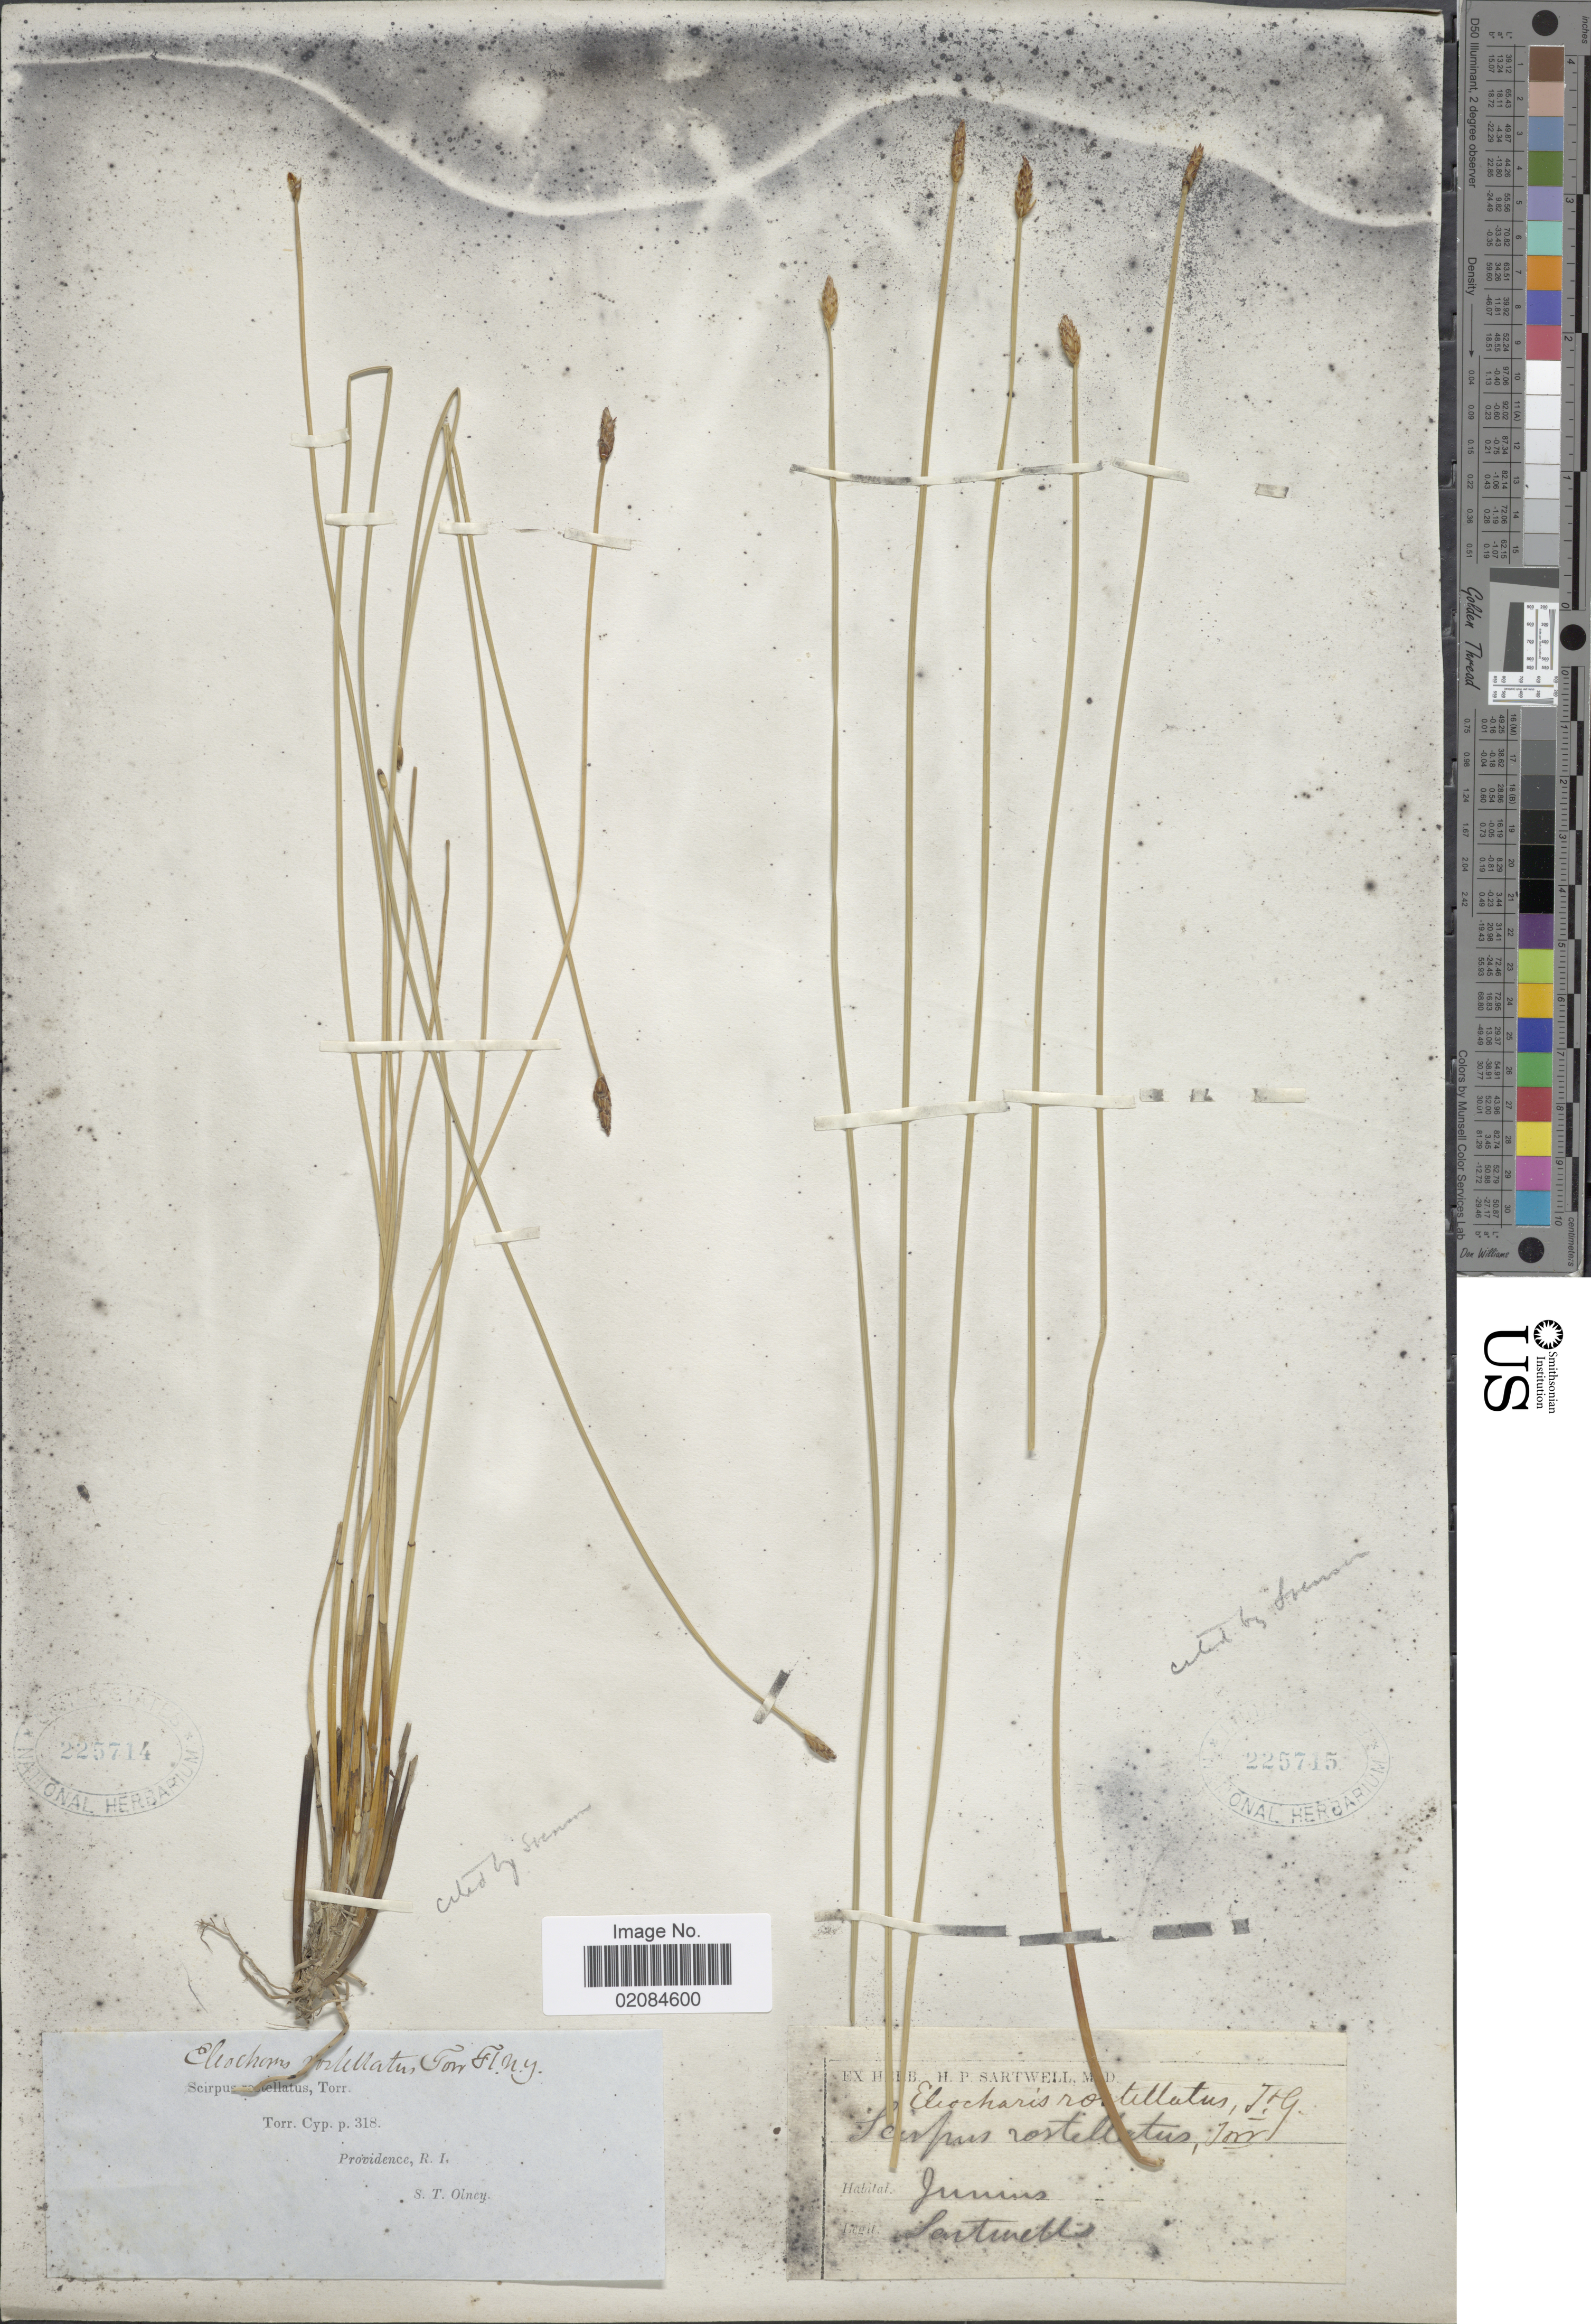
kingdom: Plantae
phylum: Tracheophyta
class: Liliopsida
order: Poales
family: Cyperaceae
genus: Eleocharis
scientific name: Eleocharis rostellata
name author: (Torr.) Torr.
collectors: Sartwell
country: United States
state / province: Rhode Island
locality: Junius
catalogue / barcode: US 225715-2